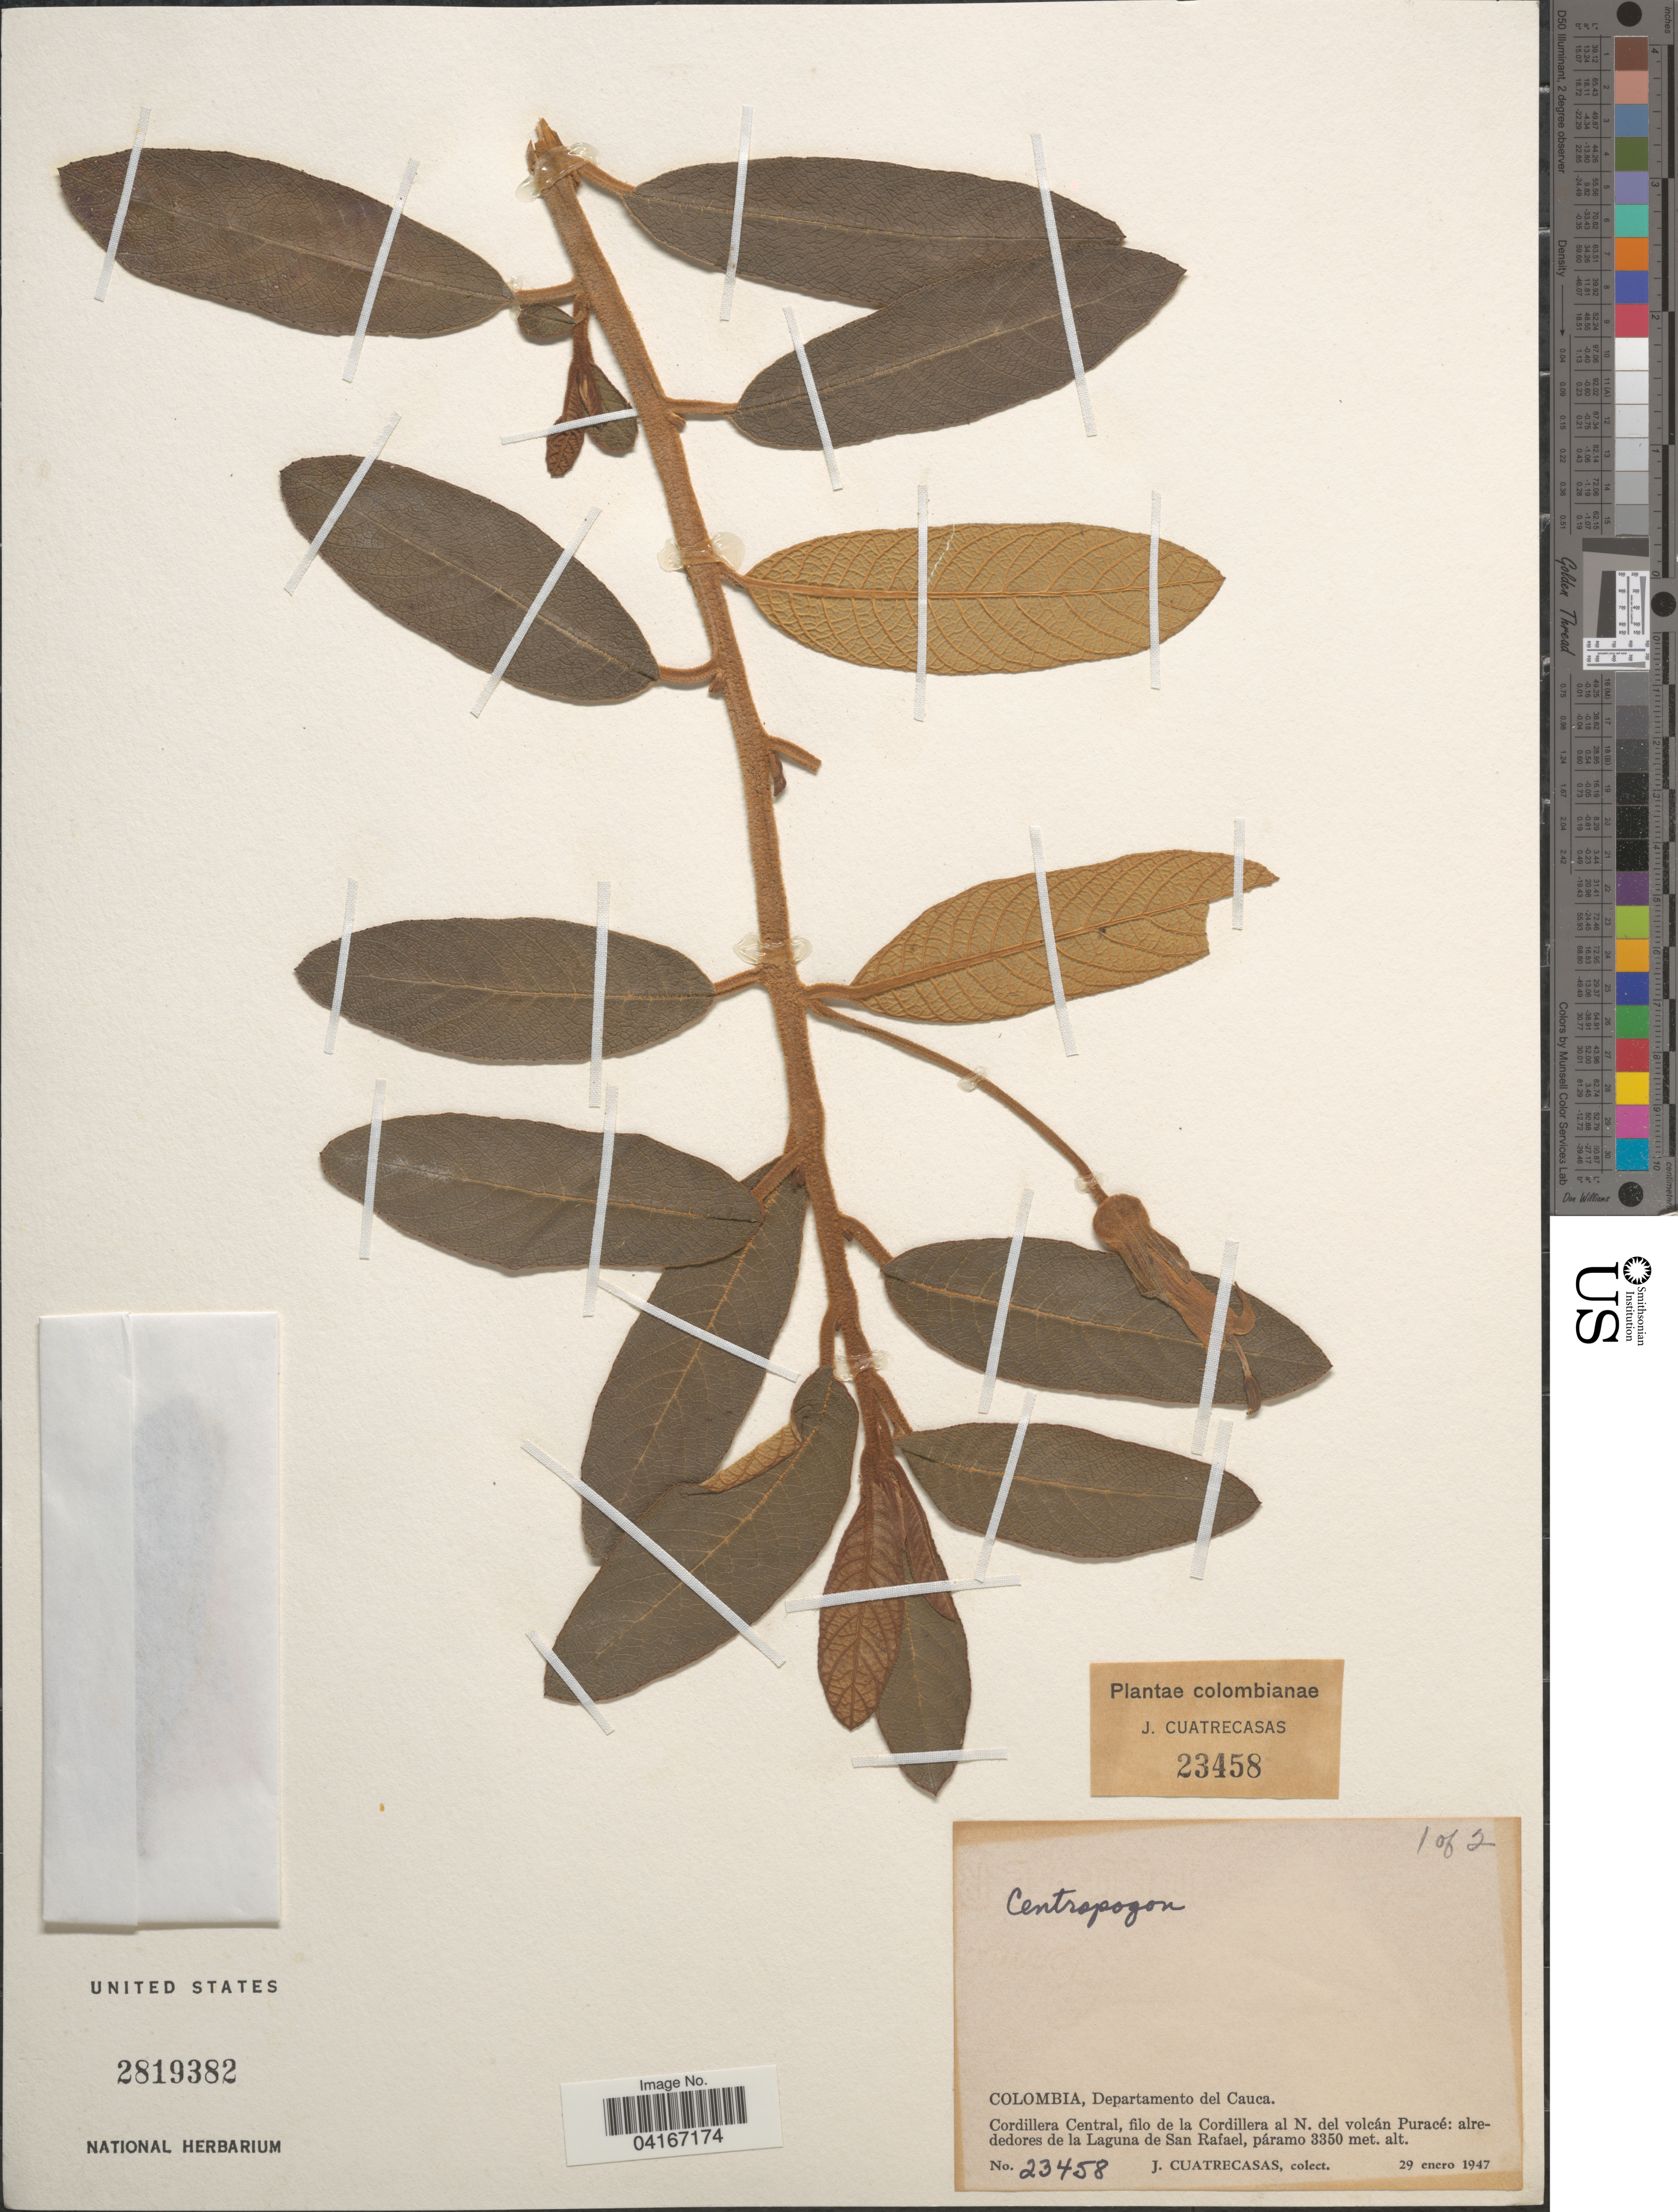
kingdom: Plantae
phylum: Tracheophyta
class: Magnoliopsida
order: Asterales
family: Campanulaceae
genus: Centropogon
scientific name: Centropogon sp.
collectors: J. Cuatrecasas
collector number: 23458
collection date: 1947-01-29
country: Colombia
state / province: Cauca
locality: Departamento del Cauca. Cordillera Central, filo de la Cordillera al N. del volcán Puracé: alrededores de la Laguna de San Rafael.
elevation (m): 3350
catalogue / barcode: US 2819382